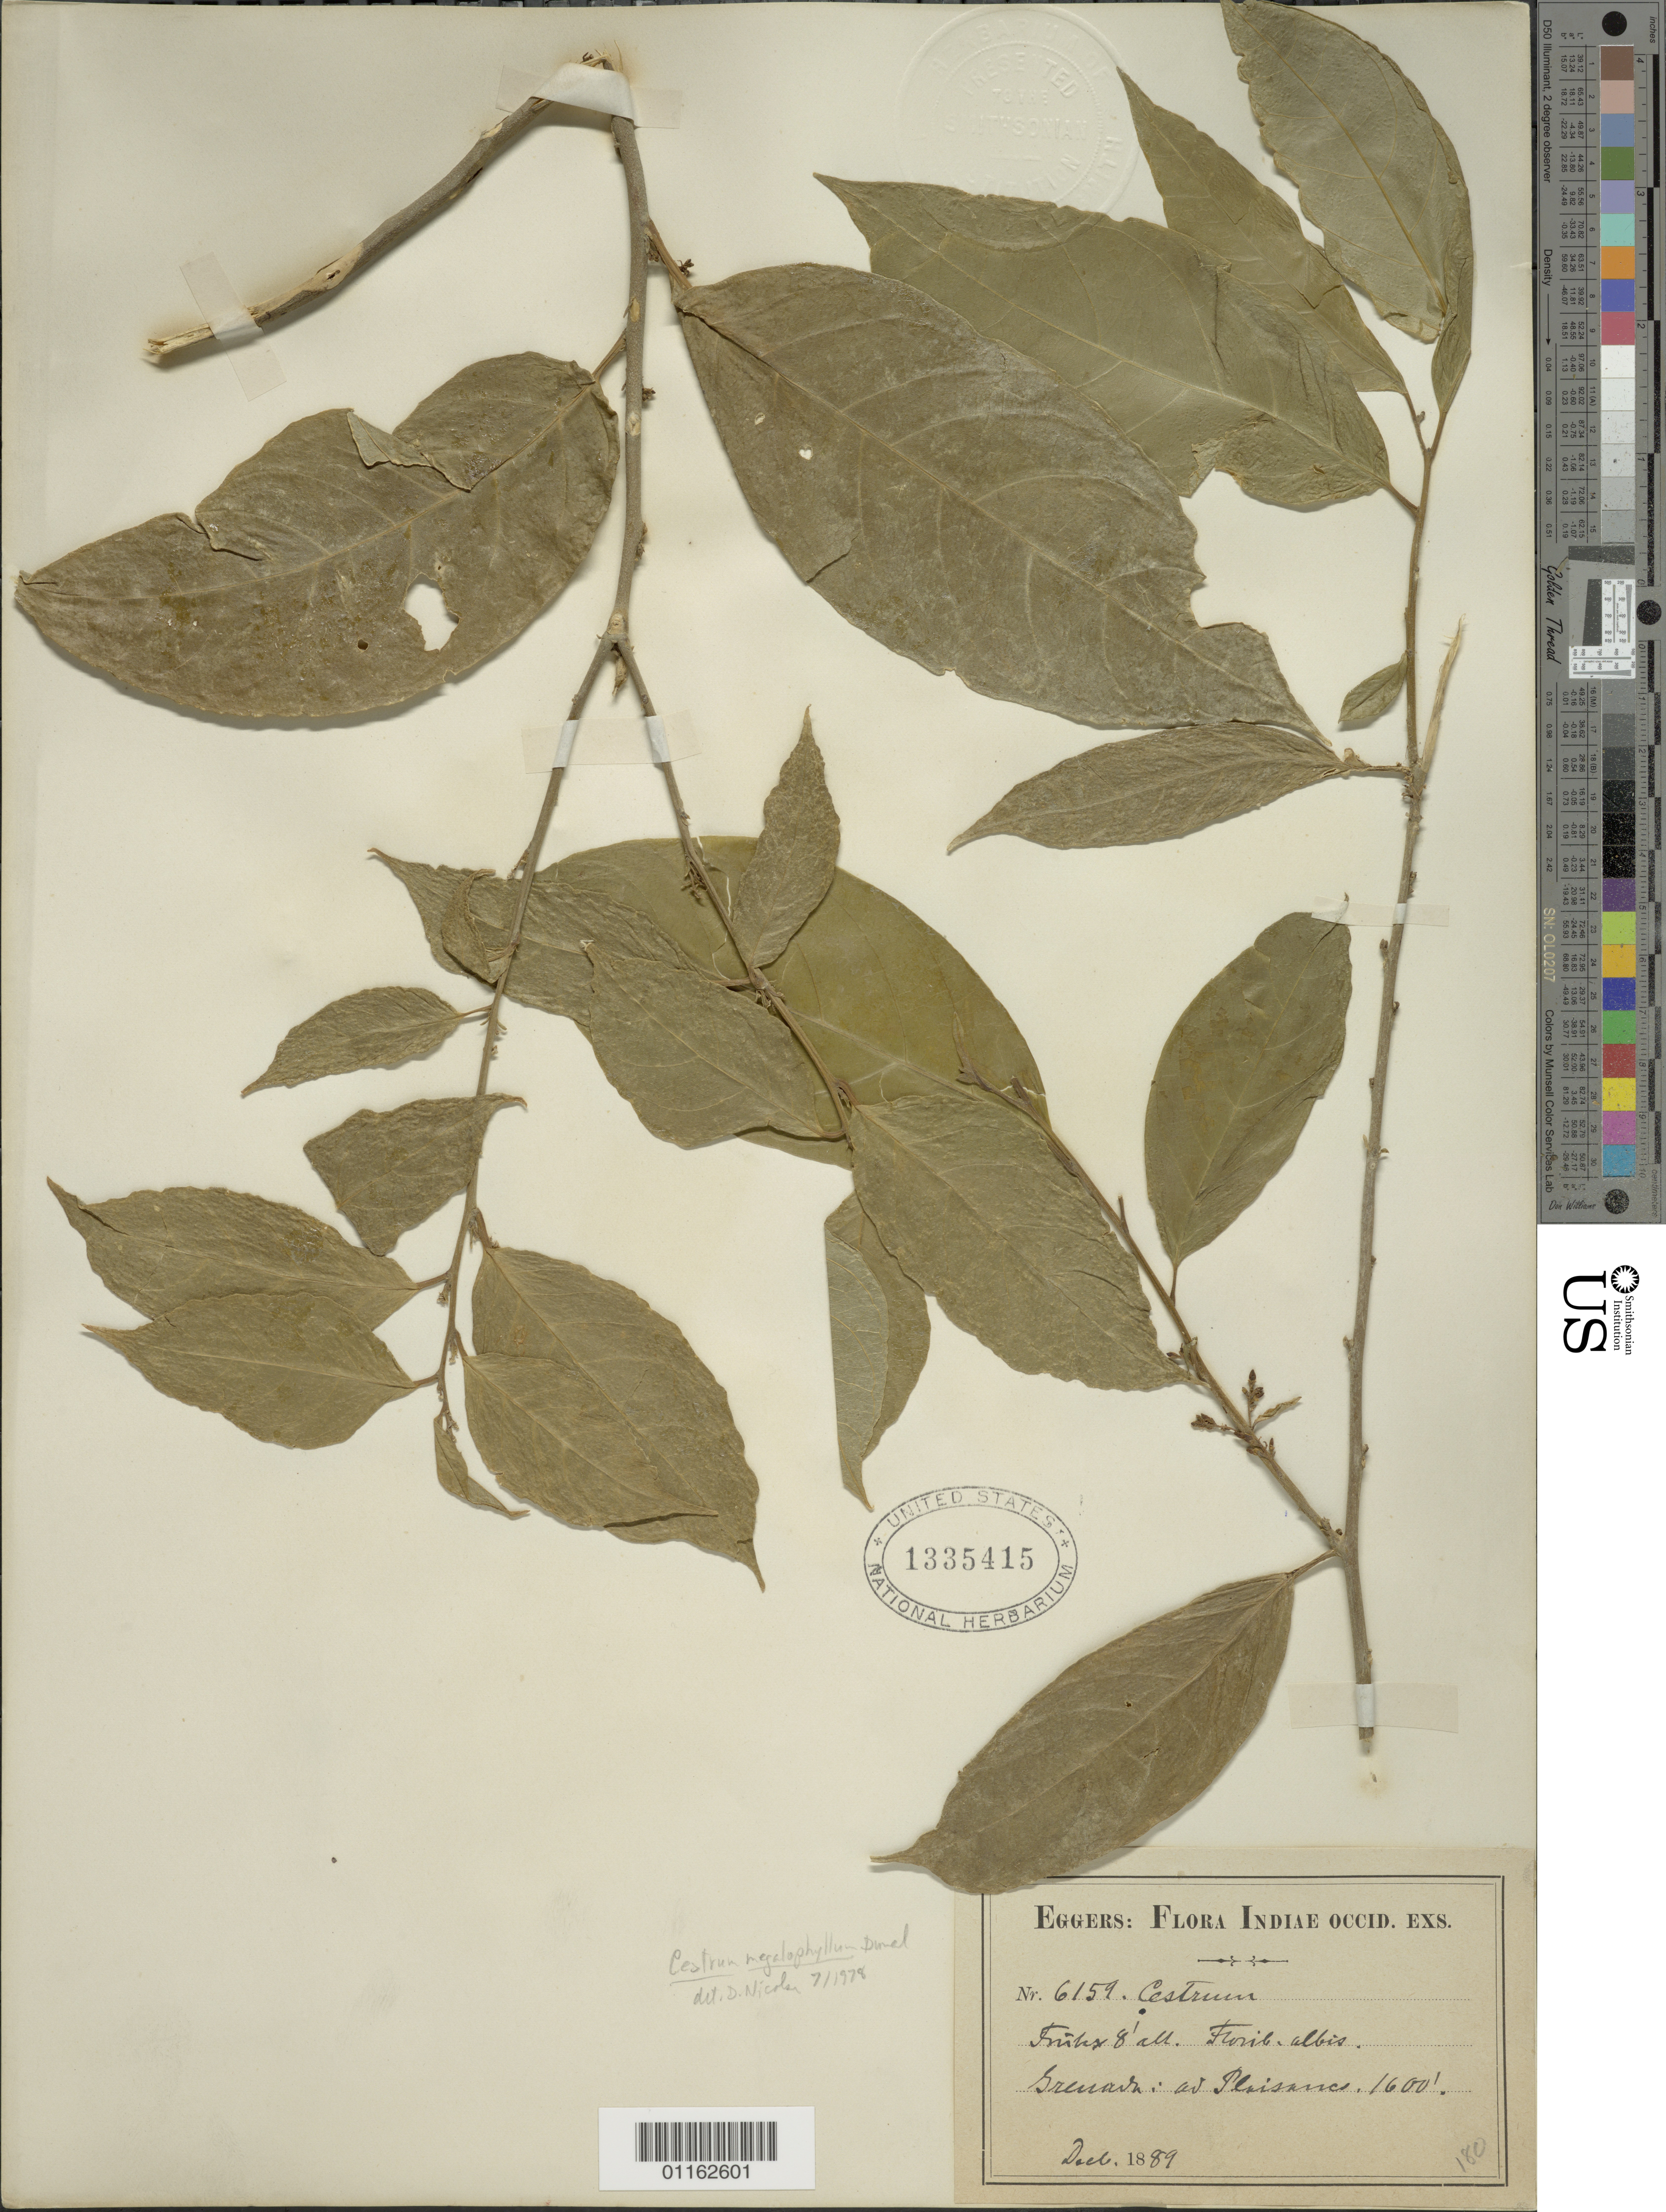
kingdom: Plantae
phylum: Tracheophyta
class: Magnoliopsida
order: Solanales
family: Solanaceae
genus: Cestrum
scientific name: Cestrum megalophyllum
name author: Dunal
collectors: -. Eggers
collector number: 6159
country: Grenada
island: Grenada I.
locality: Penisnnce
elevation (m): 488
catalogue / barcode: US 1335415